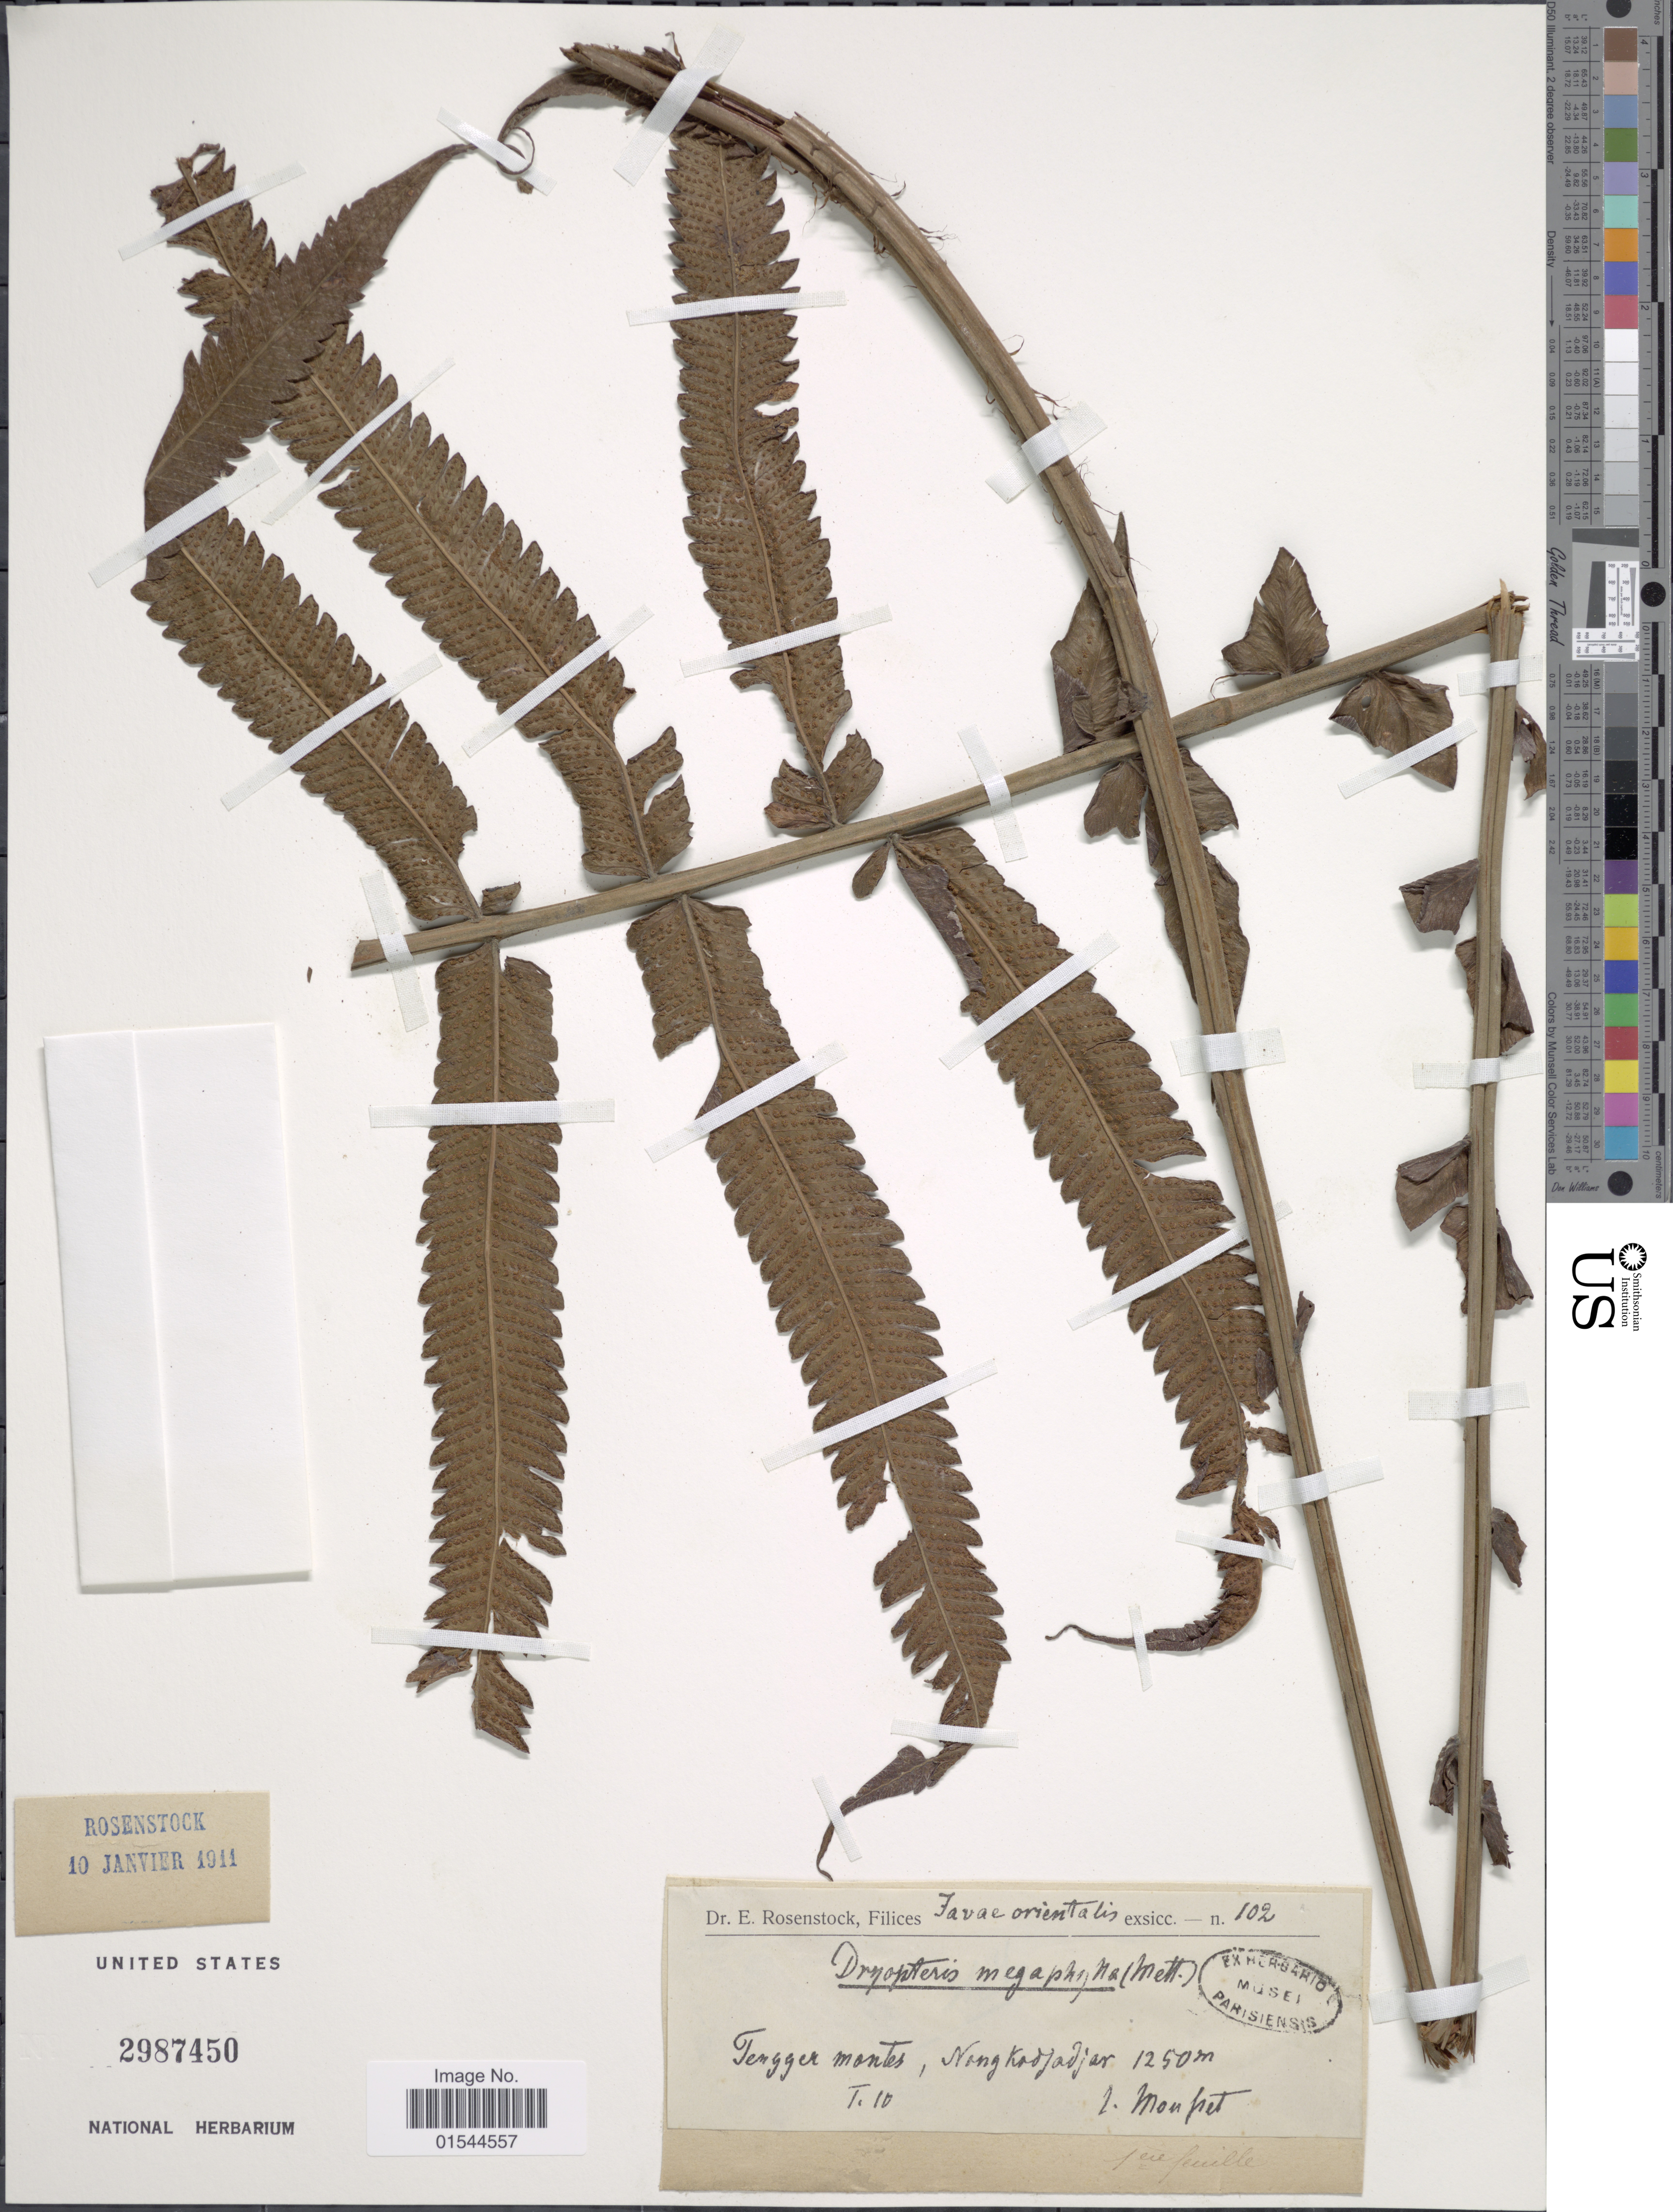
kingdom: Plantae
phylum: Tracheophyta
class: Polypodiopsida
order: Polypodiales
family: Thelypteridaceae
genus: Pneumatopteris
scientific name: Pneumatopteris pennigera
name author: (G. Forst.) Holttum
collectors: Mousset, --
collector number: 102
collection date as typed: Transcribed d/m/y: /1/10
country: Indonesia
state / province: Java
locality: Tengger montes, Nong Kodjadjar.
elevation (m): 1250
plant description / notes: Corrected "Nongkadjadjar" to Nong Kodjadjar.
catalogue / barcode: US 2987450